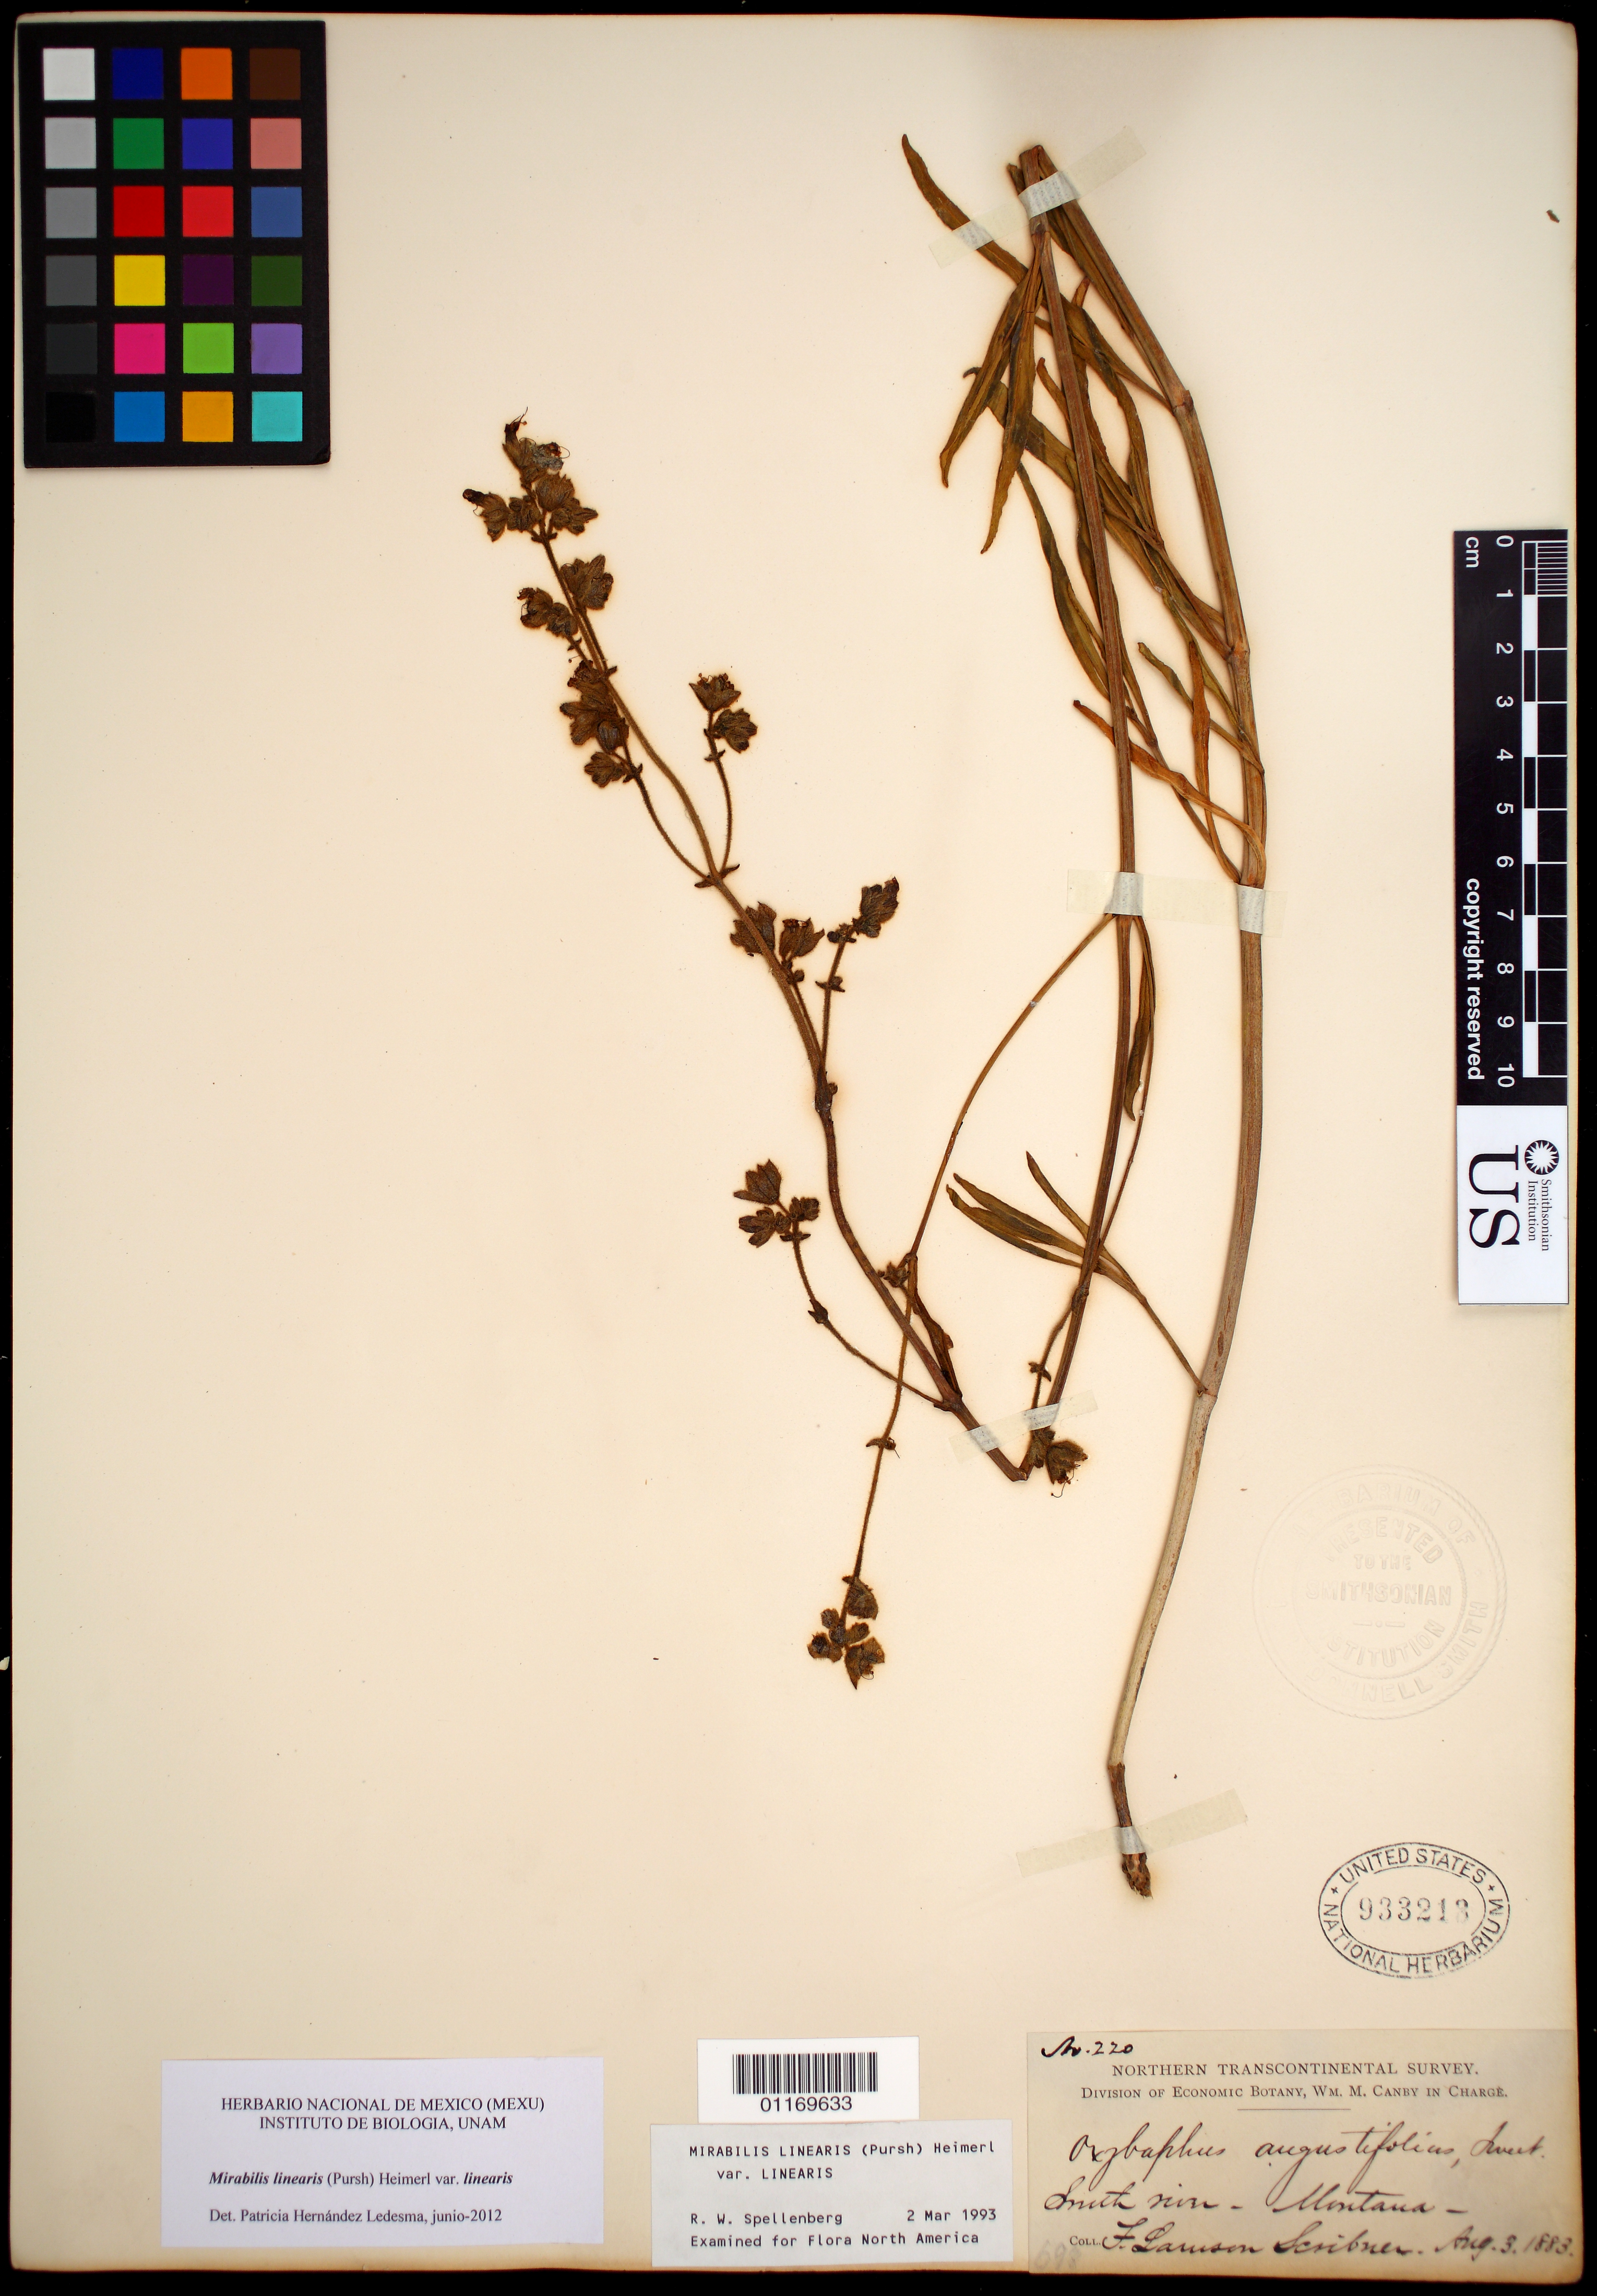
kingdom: Plantae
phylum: Tracheophyta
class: Magnoliopsida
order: Caryophyllales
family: Nyctaginaceae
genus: Mirabilis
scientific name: Mirabilis linearis var. linearis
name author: (Pursh) Heimerl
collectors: F. L. Scribner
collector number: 220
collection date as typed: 03 Aug 1883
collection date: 1883-08-03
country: United States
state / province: Montana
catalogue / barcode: US 933213